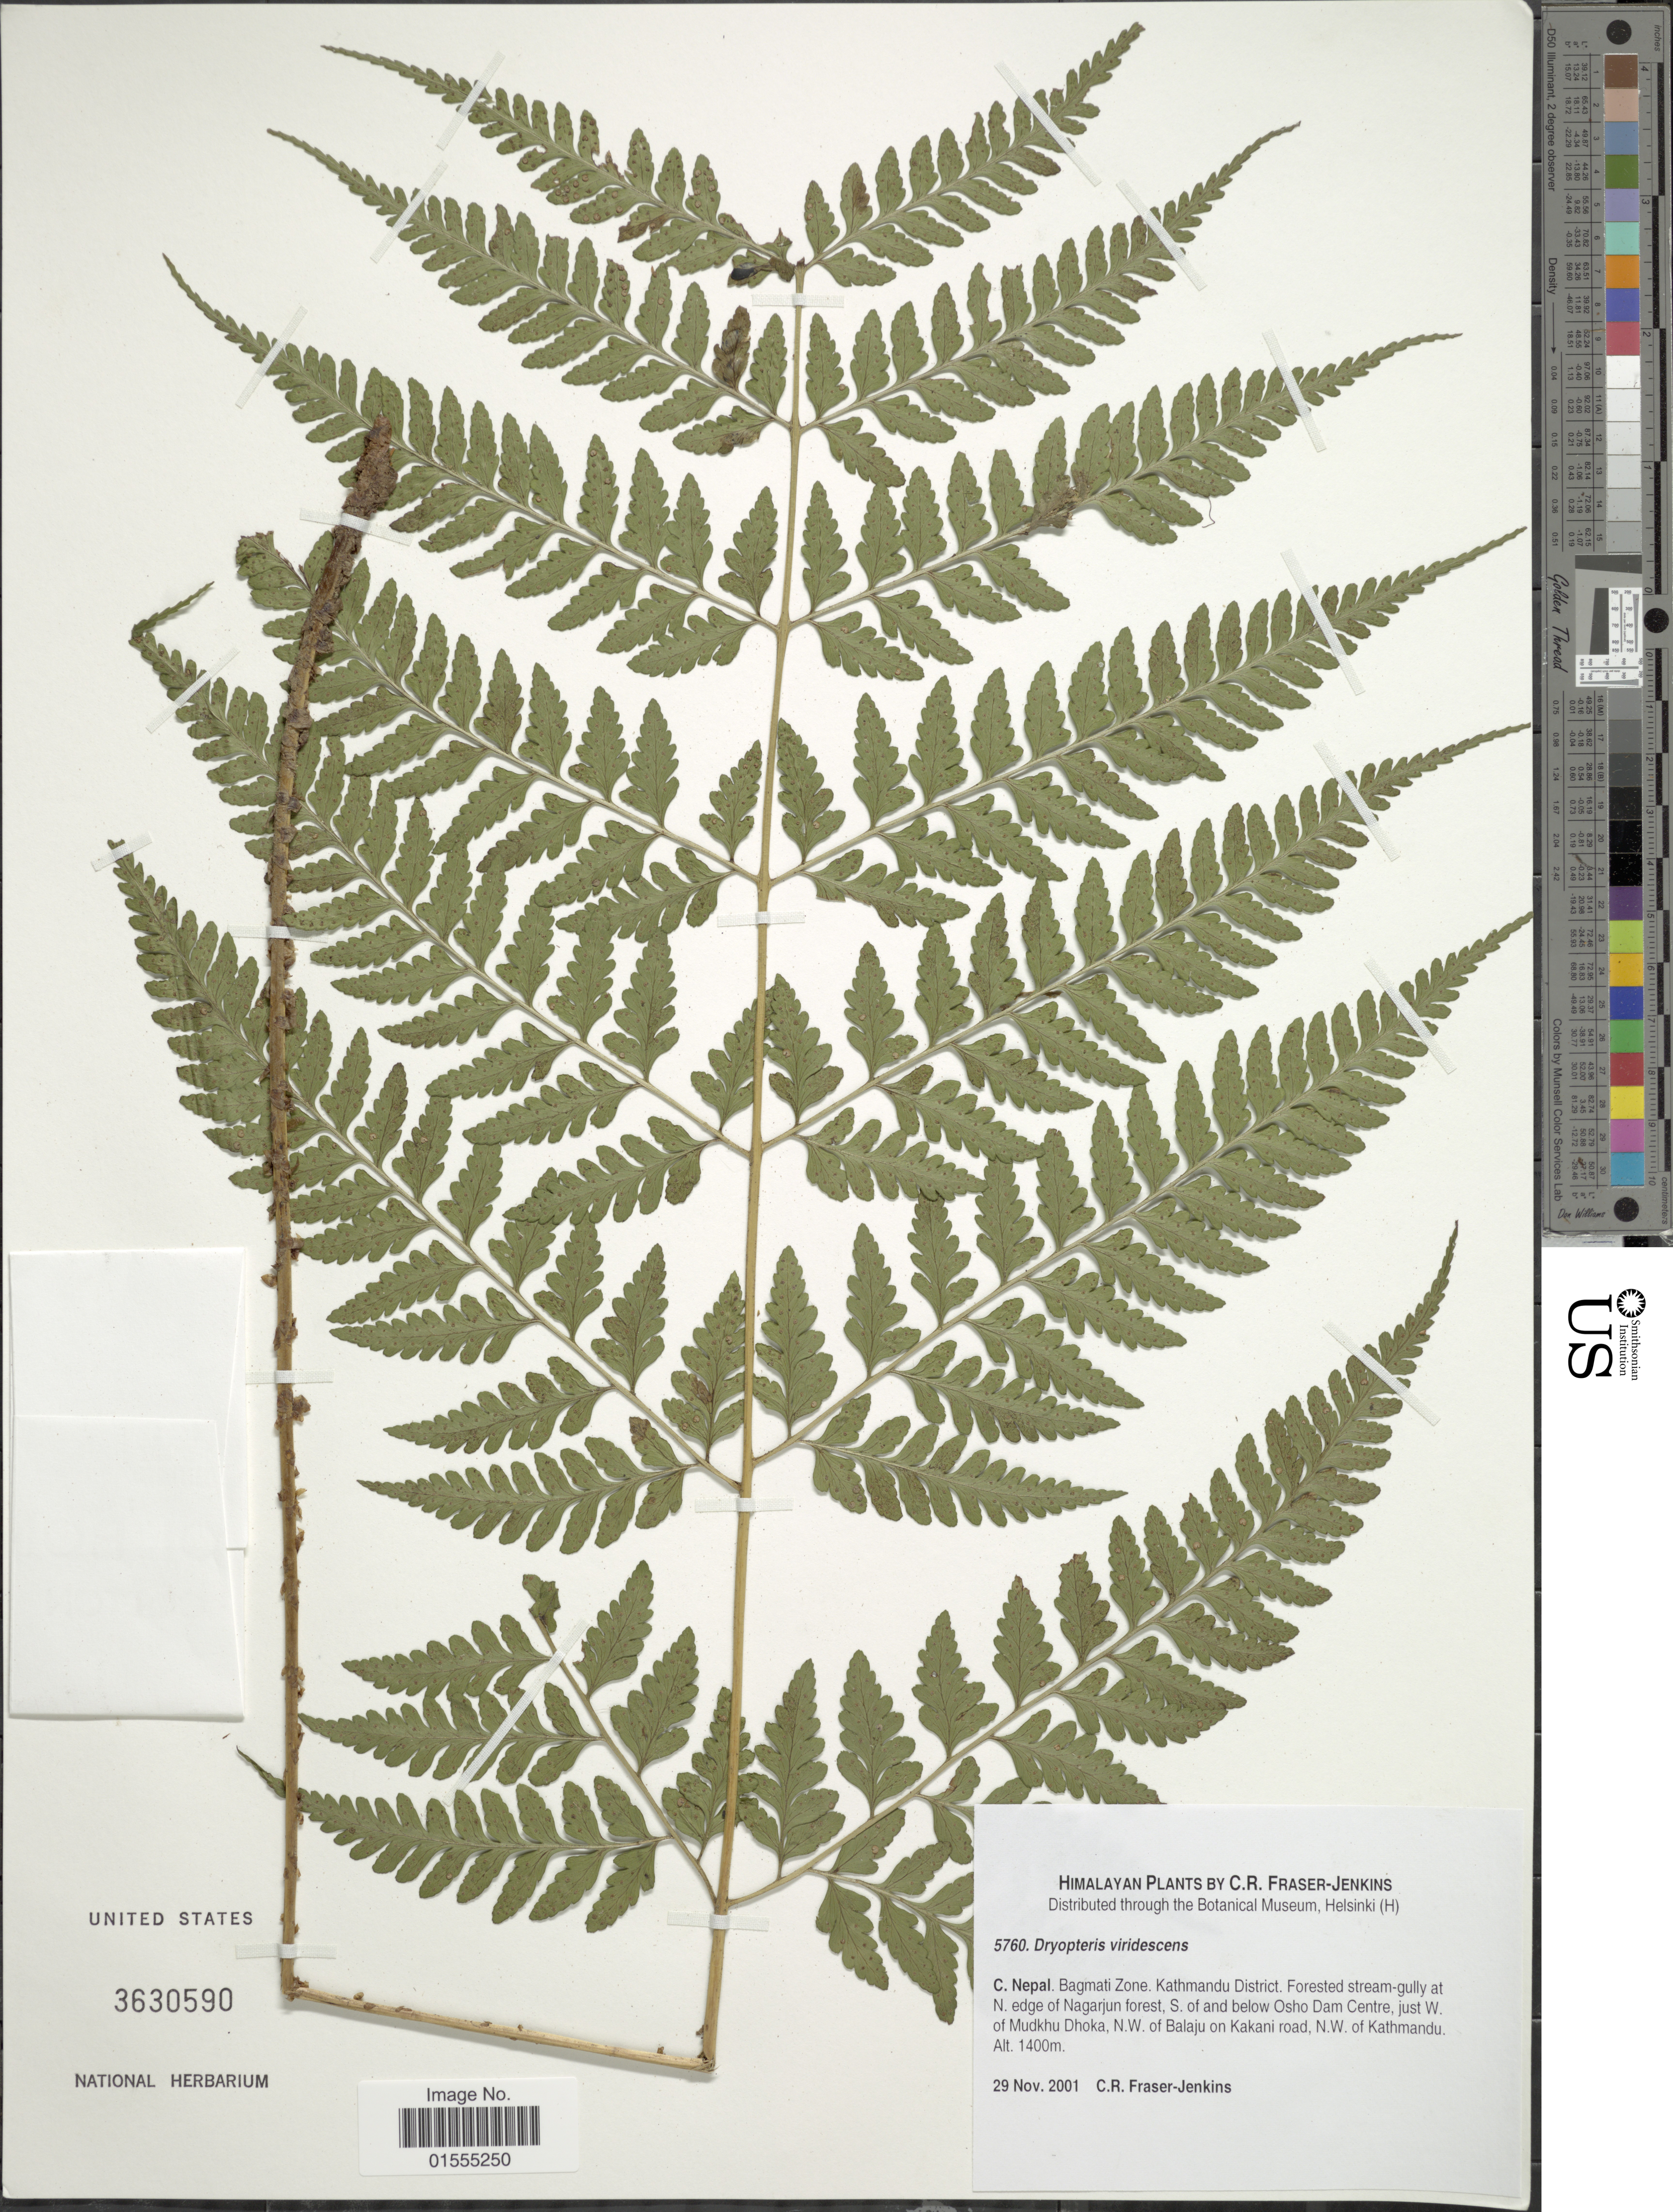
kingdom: Plantae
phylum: Tracheophyta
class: Polypodiopsida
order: Polypodiales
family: Dryopteridaceae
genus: Dryopteris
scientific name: Dryopteris viridescens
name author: (Baker) Kuntze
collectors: C. R. Fraser-Jenkins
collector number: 5760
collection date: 2001-11-29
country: Nepal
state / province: Bagmati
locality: C. Nepal. Bagmati Zone. Kathmandu District. Forested stream-gully at N. edge of Nagarjun forest, S. of Osho Dam Centre, just W. of Mudkhu Dhoka, N.W. of Balaju on Kakani road, N.W. of Kathmandu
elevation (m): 1400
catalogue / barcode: US 3630590